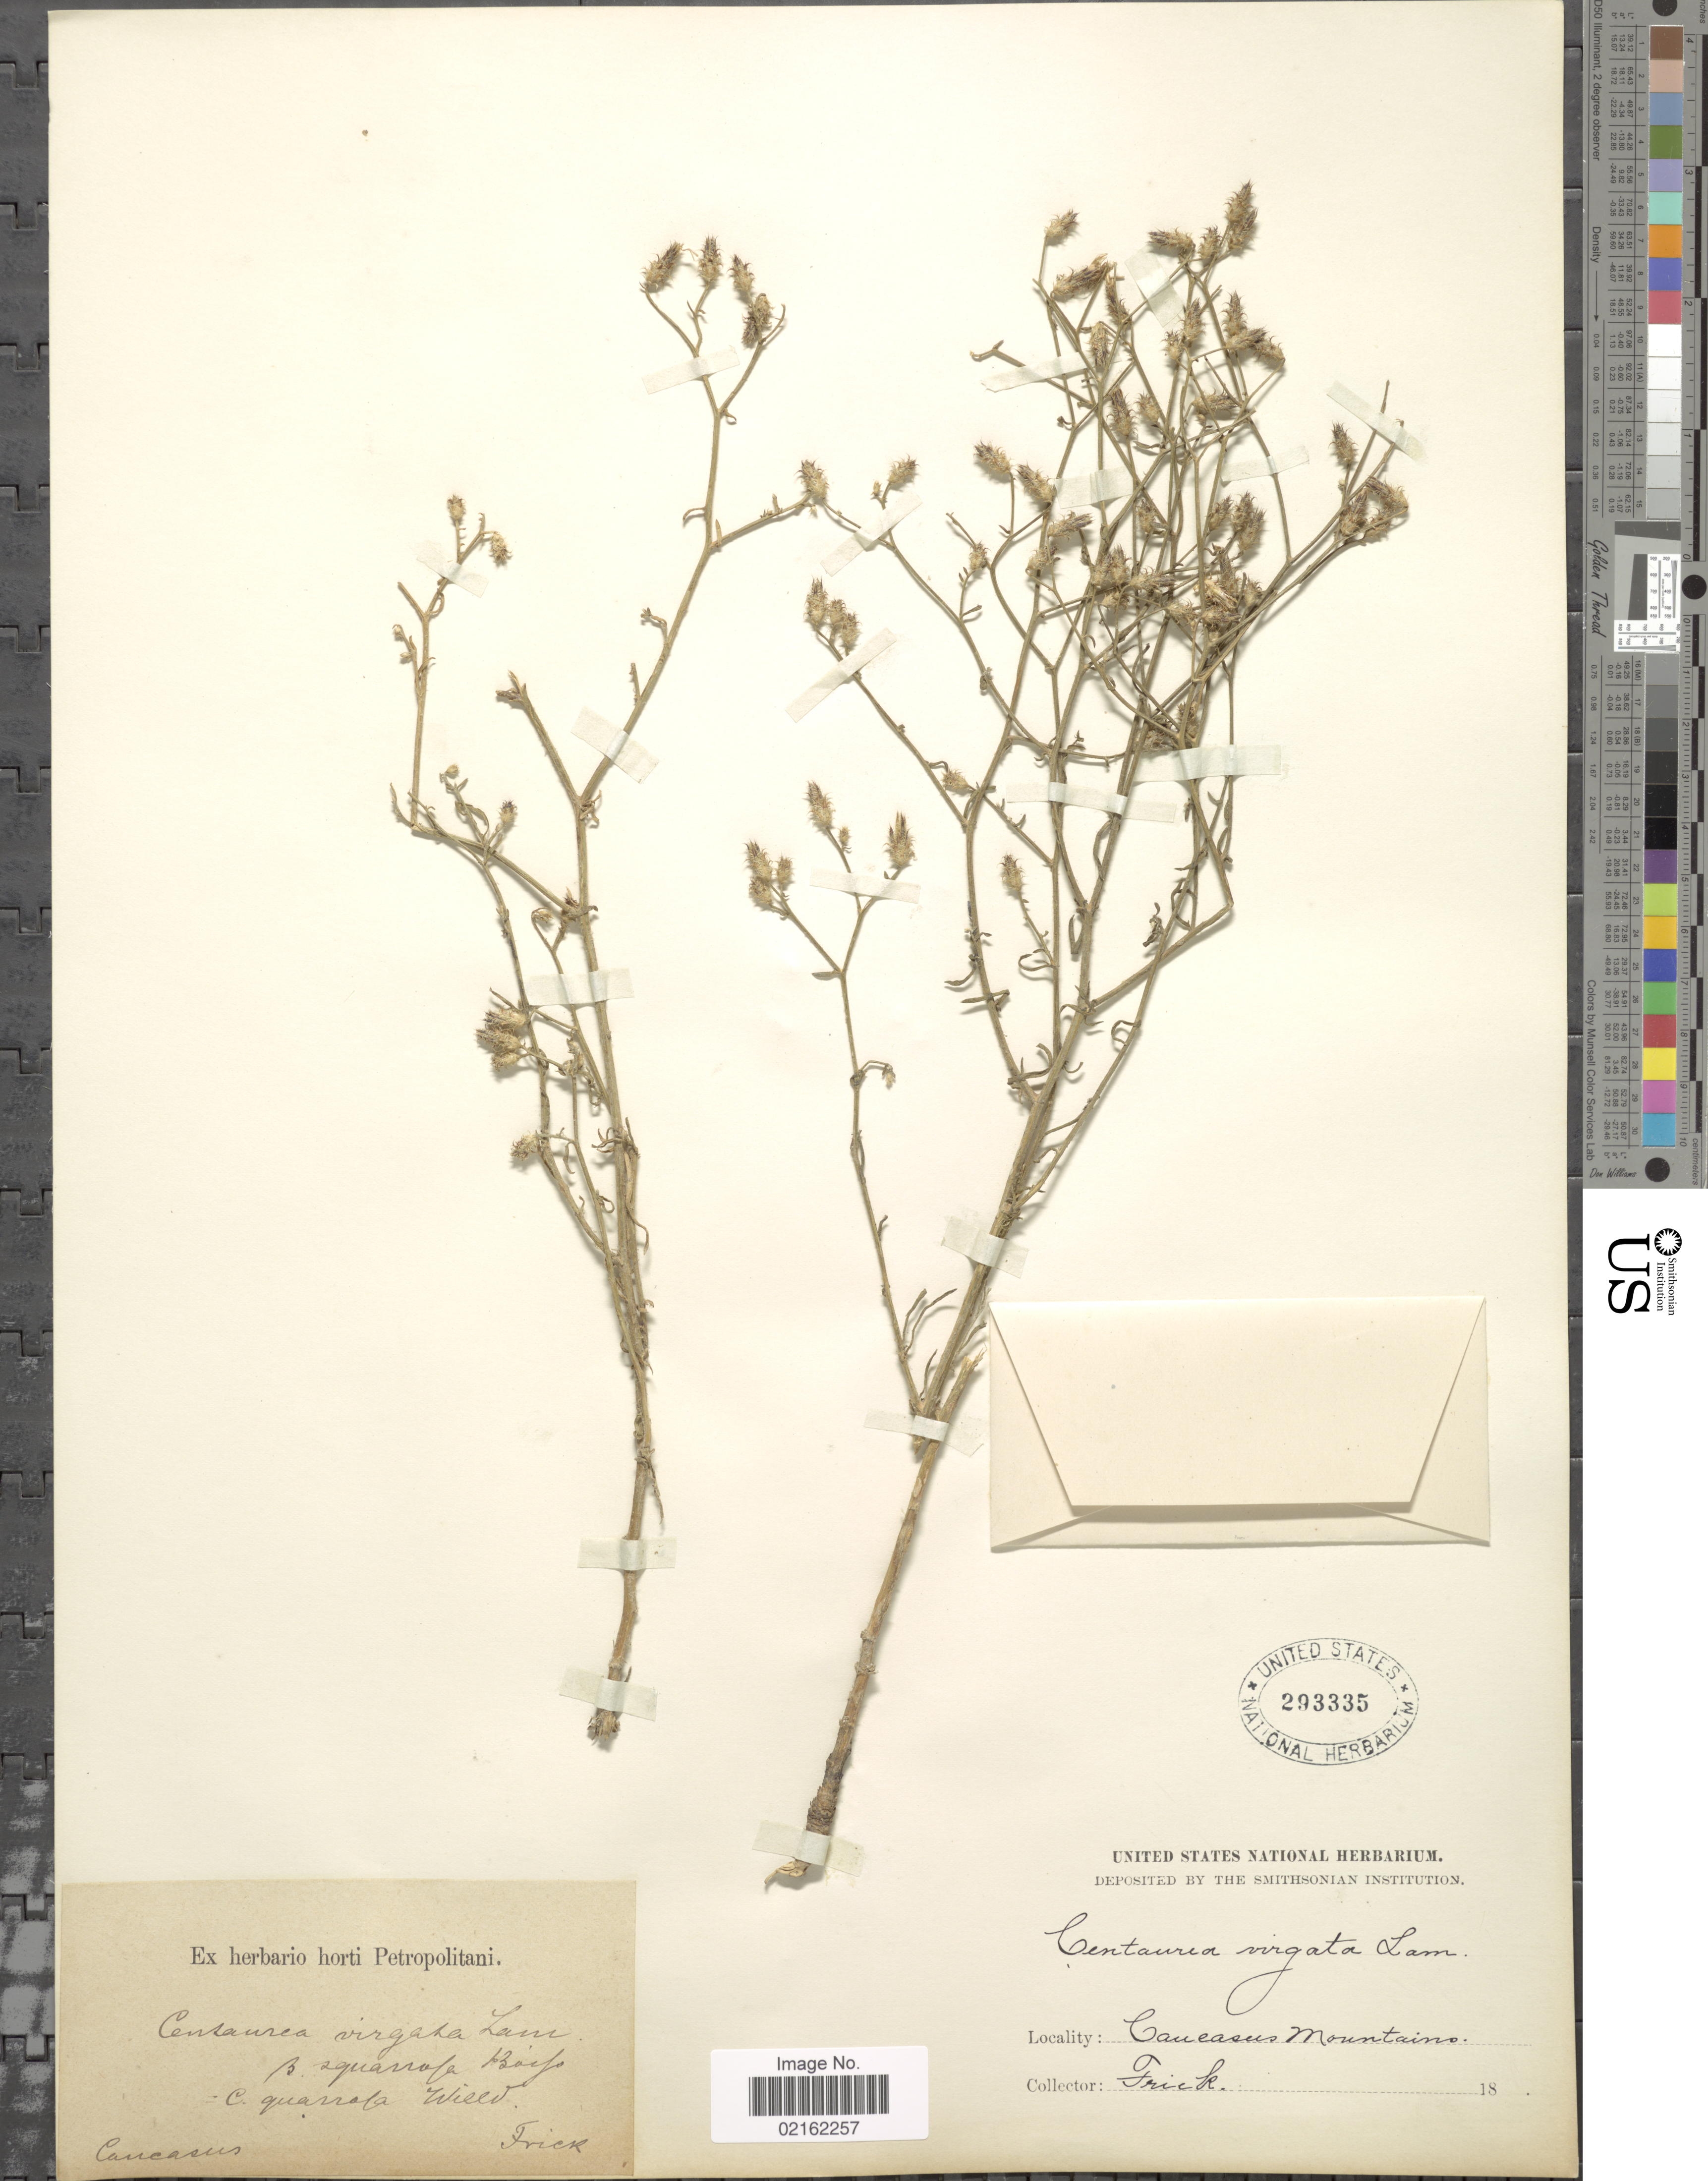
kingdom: Plantae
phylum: Tracheophyta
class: Magnoliopsida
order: Asterales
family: Asteraceae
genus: Centaurea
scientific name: Centaurea virgata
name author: Lam.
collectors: Frick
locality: Caucasus Mountains, Caucasus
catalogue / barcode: US 293335